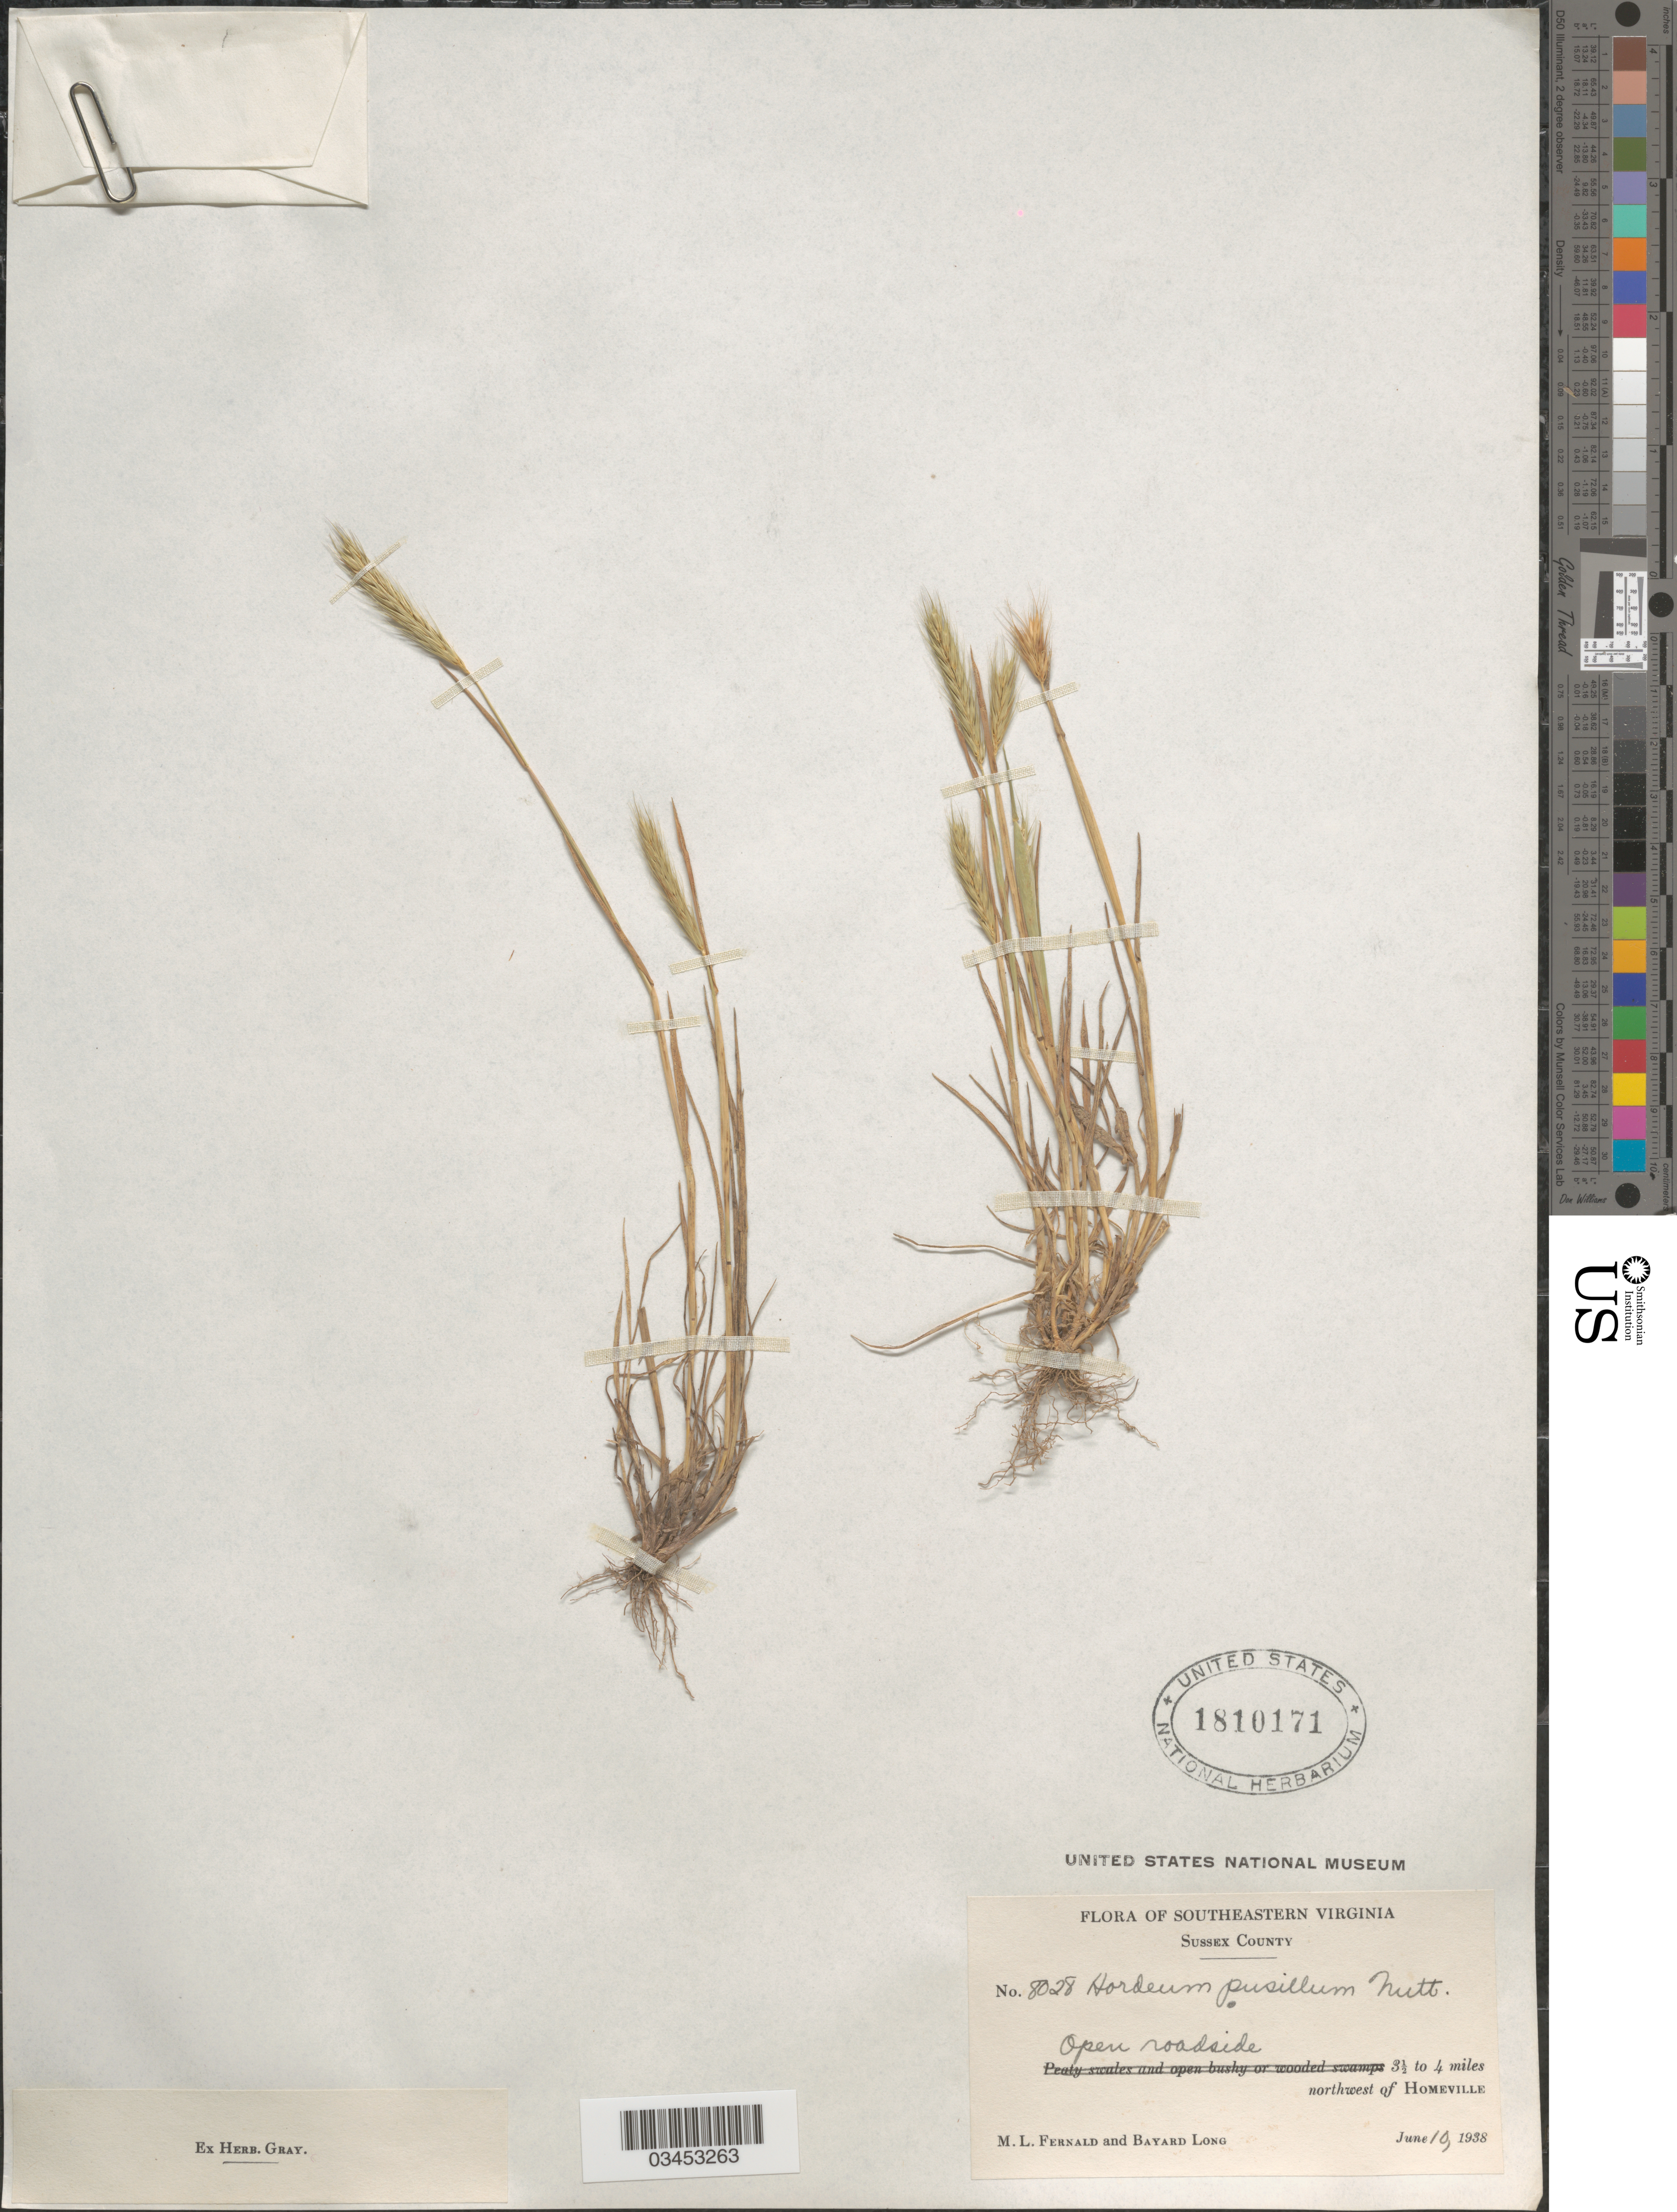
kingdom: Plantae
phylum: Tracheophyta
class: Liliopsida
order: Poales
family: Poaceae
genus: Hordeum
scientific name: Hordeum pusillum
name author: Nutt.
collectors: M. L. Fernald & B. Long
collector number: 8028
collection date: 1938-06-10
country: United States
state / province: Virginia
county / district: Sussex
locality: Southeastern Virginia. Sussex County. Open roadside 3 1/2 to 4 miles northwest of Homeville.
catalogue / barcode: US 1810171